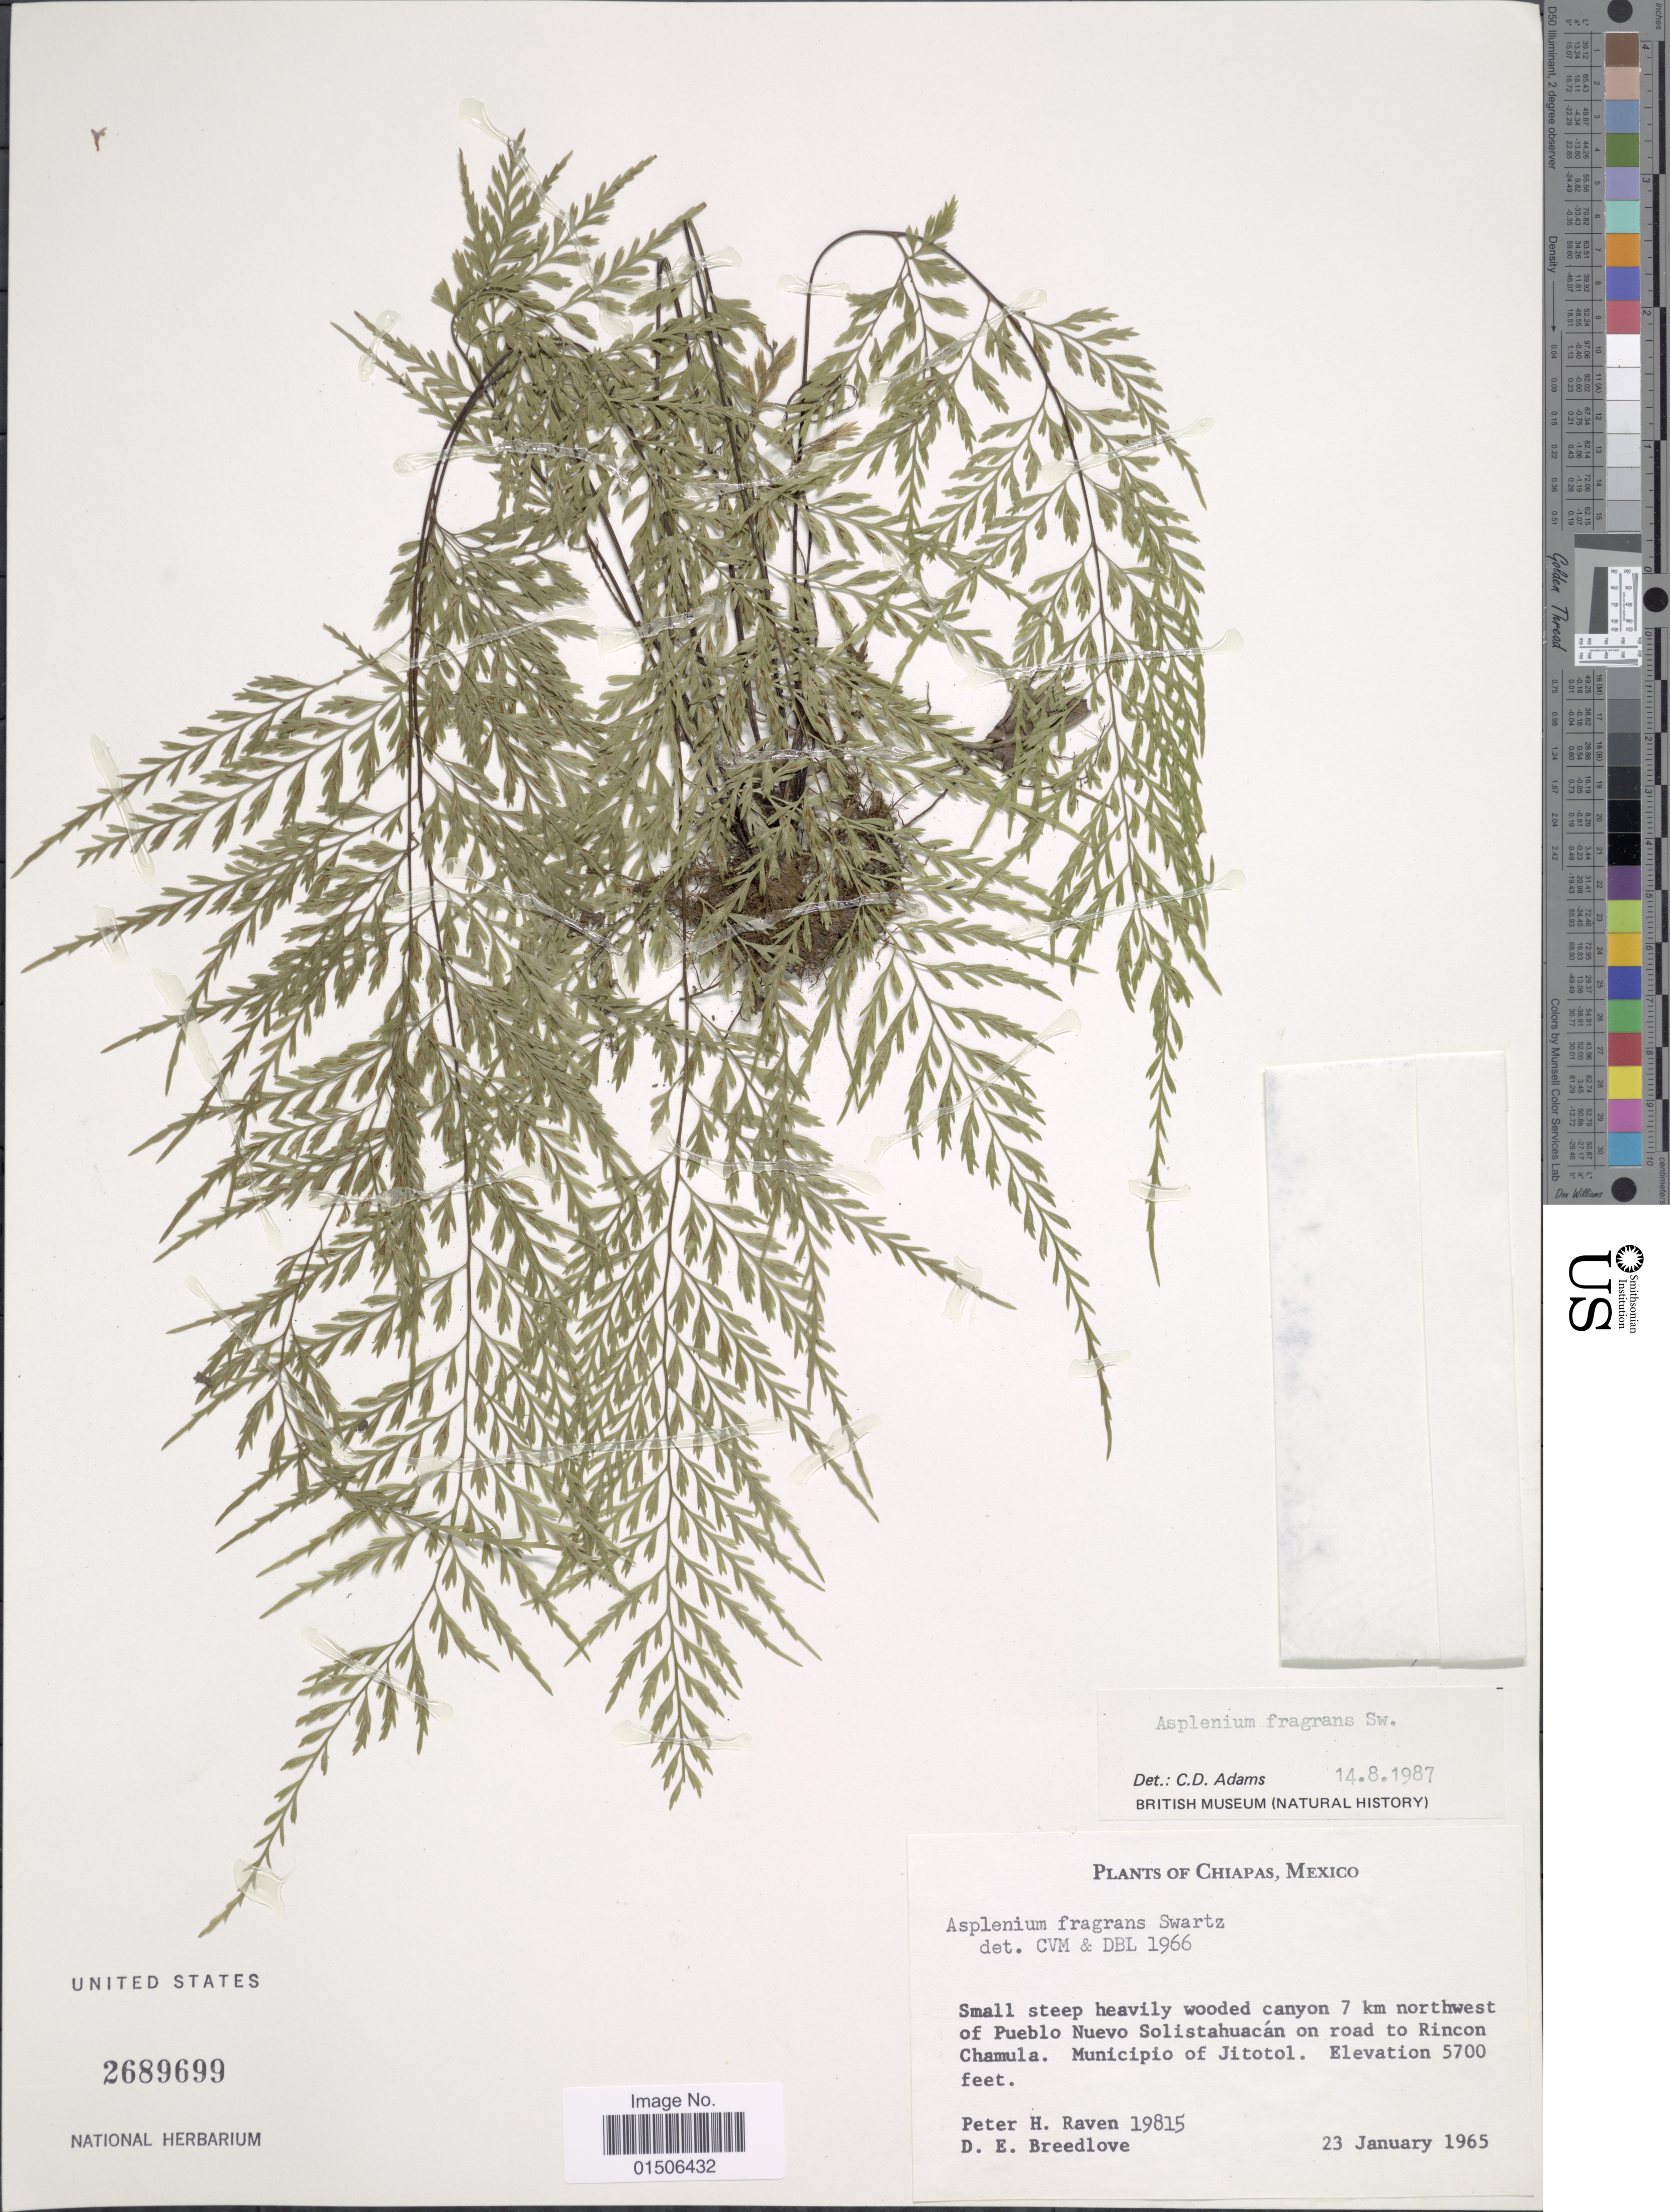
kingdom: Plantae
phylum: Tracheophyta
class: Polypodiopsida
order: Polypodiales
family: Aspleniaceae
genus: Asplenium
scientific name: Asplenium fragrans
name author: Sw.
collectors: P. Raven & D. E. Breedlove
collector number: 19815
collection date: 1965-01-23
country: Mexico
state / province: Chiapas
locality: Small steep heavily wooded canyon 7 km northwest of Pueblo Nuevo Solistahuacán on road to Rincon Chamula. Municpio of Jitotol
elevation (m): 1737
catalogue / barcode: US 2689699